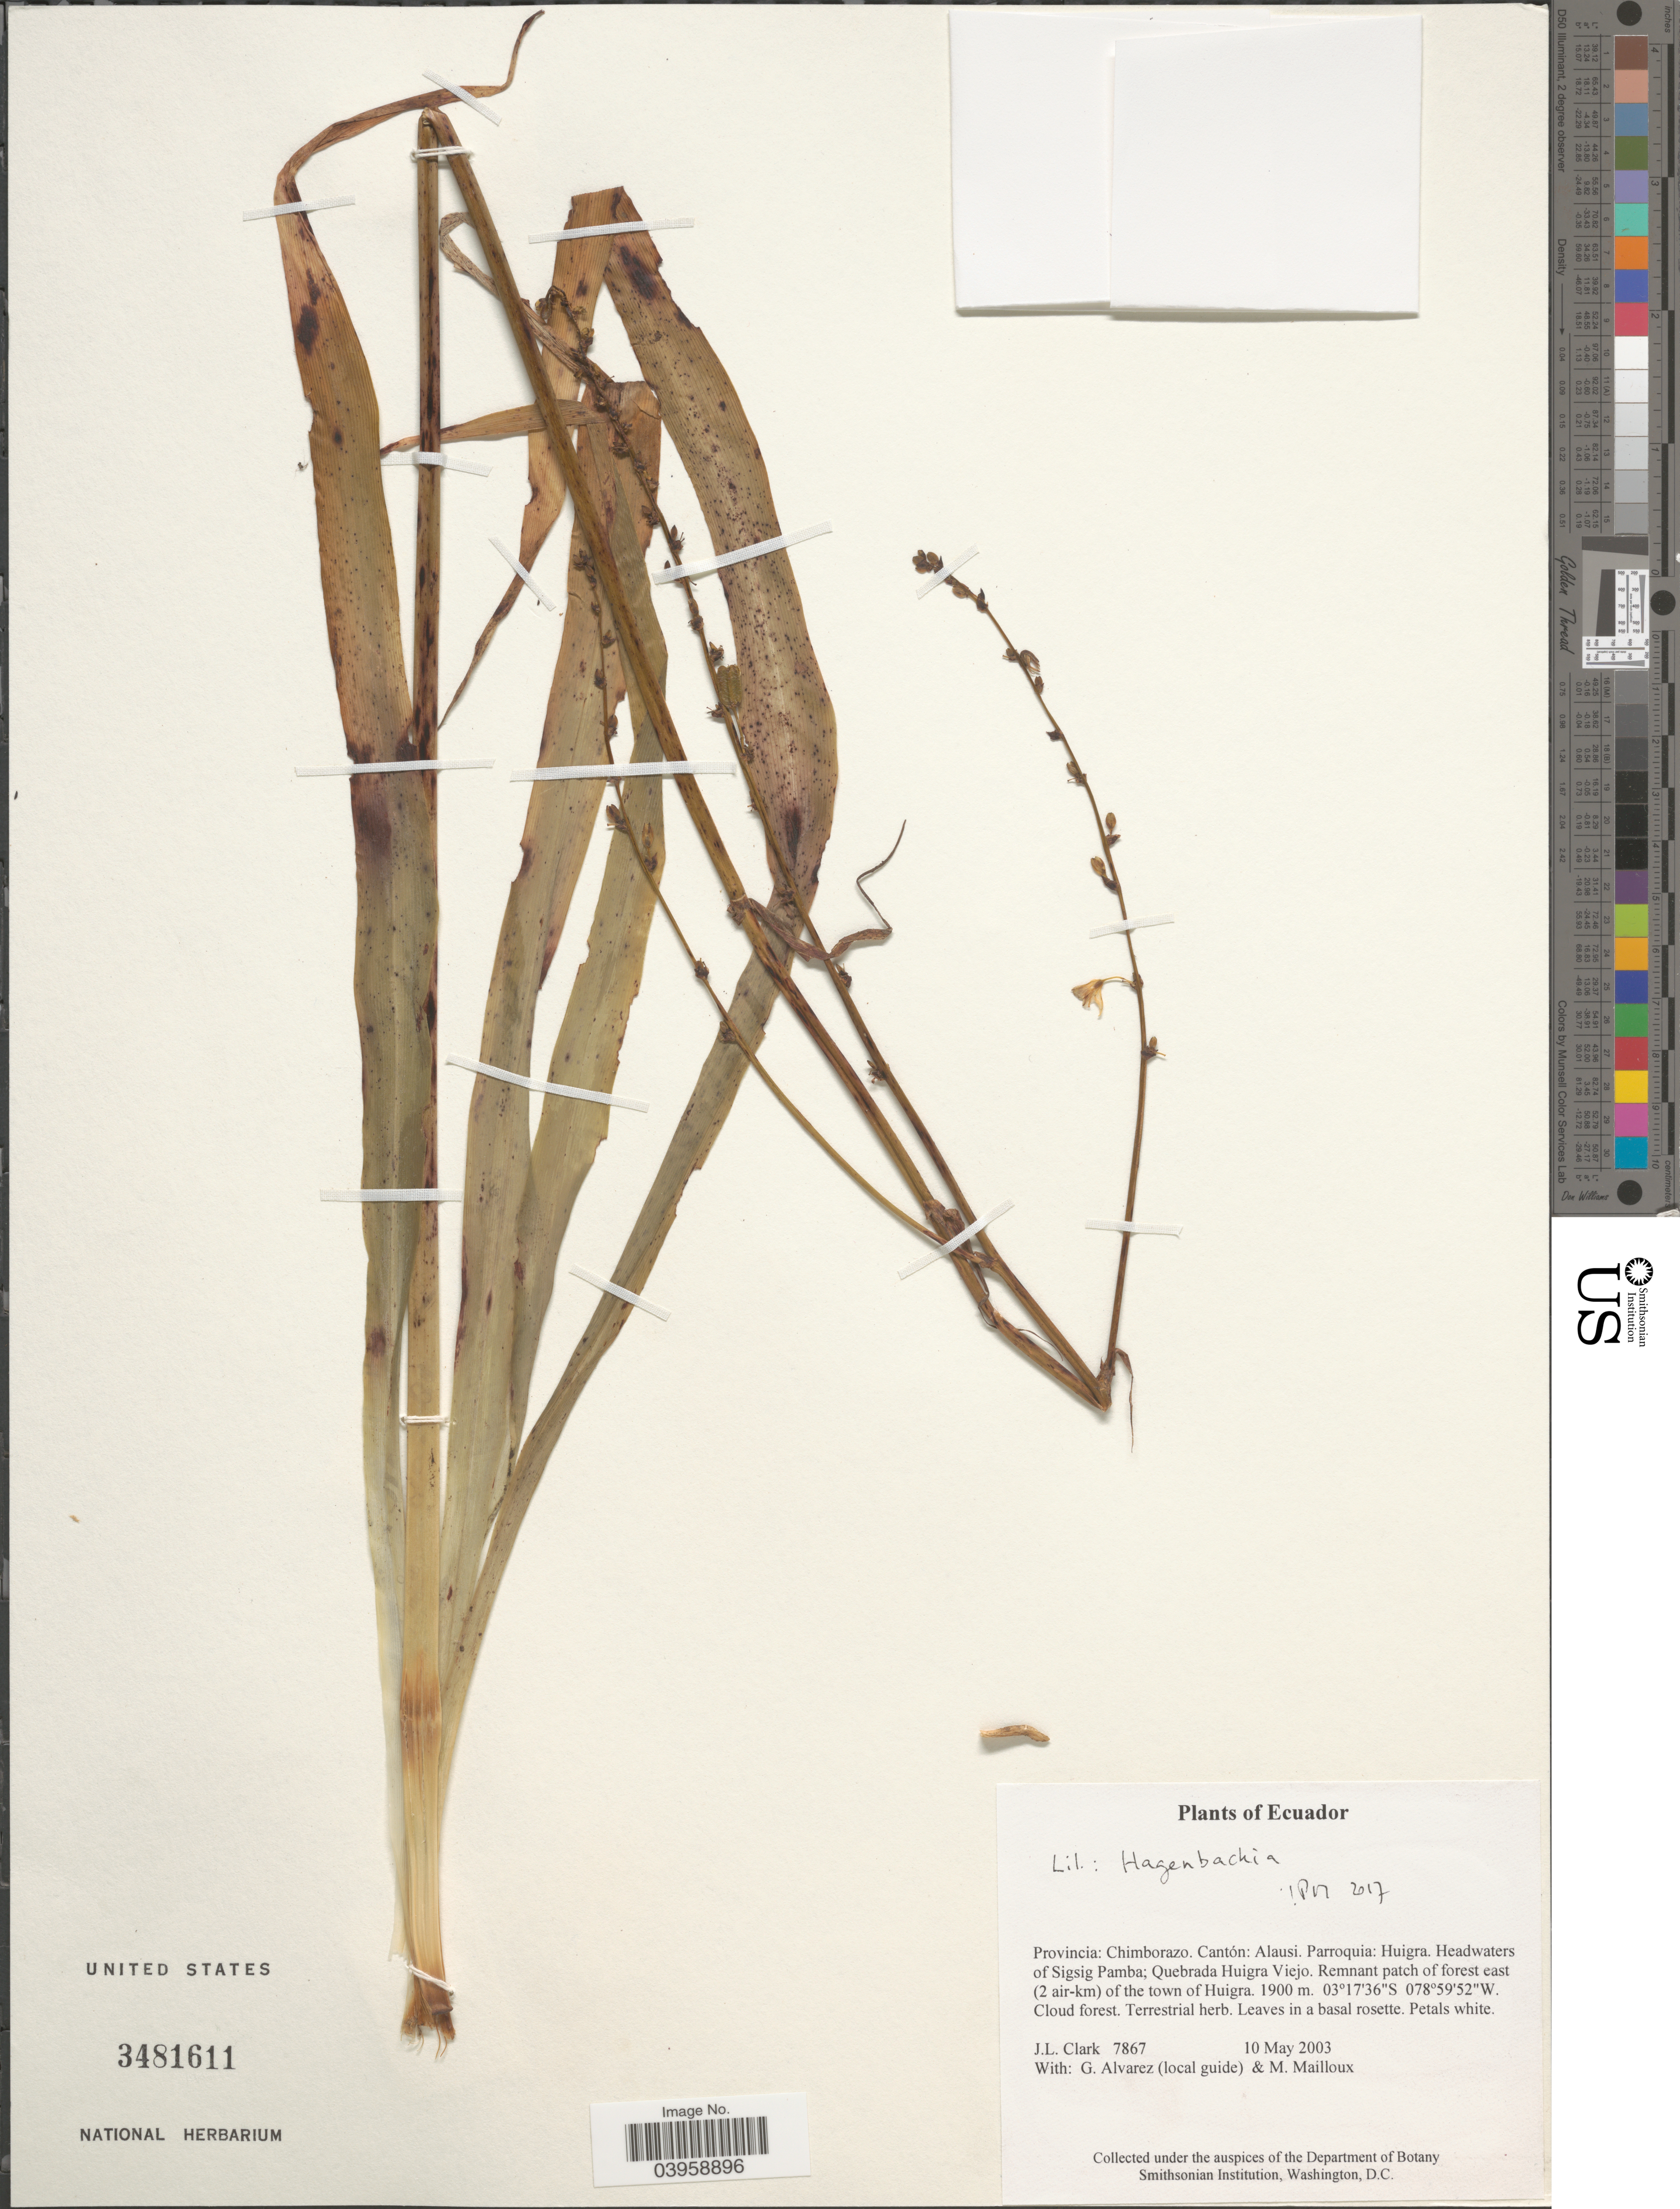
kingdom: Plantae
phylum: Tracheophyta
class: Liliopsida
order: Asparagales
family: Asparagaceae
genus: Hagenbachia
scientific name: Hagenbachia sp.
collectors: J. L. Clark, G. Alvarez & M. Mailloux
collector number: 7867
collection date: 2003-05-10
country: Ecuador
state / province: Chimborazo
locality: Cantón: Alausi. Parroquia: Huigra. Headwaters of Sigsig Pamba; Quebrada Huigra Viejo. Remnant patch of forest east (2 air-km) of the town of Huigra.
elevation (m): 1900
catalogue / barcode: US 3481611